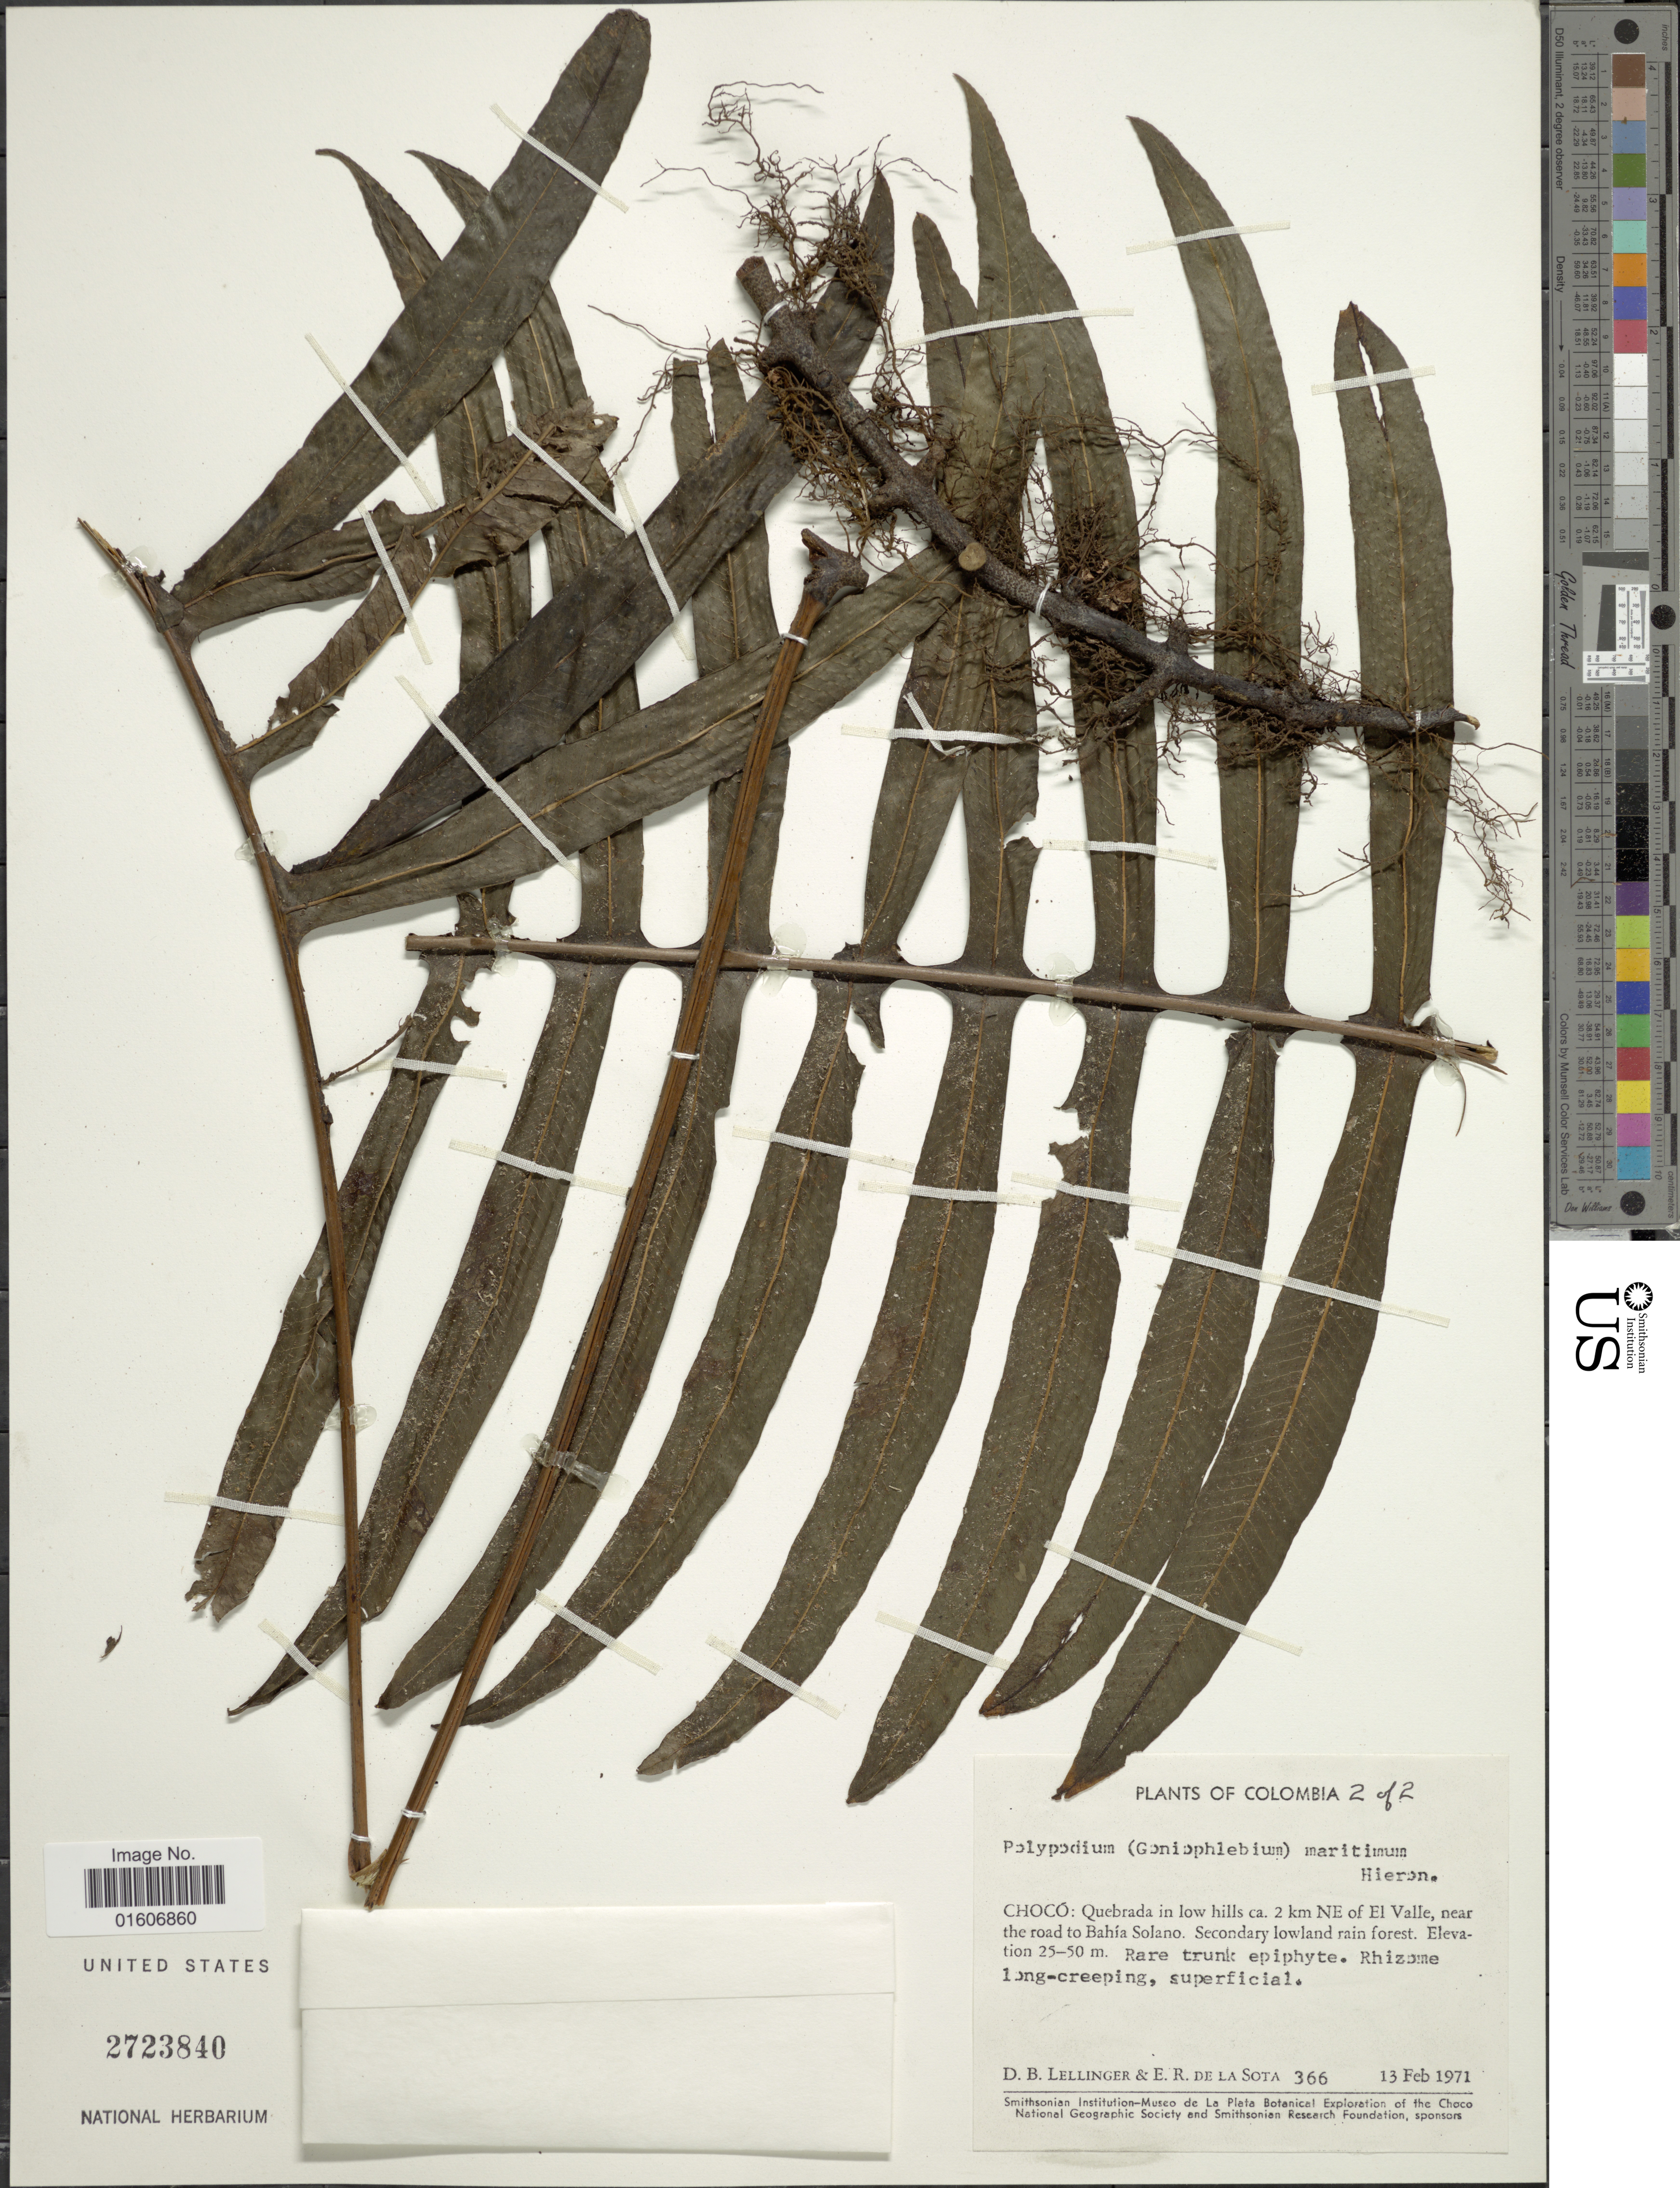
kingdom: Plantae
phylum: Tracheophyta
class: Polypodiopsida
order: Polypodiales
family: Polypodiaceae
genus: Serpocaulon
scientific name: Serpocaulon maritimum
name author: (Hieron.) A.R. Sm.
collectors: D. B. Lellinger & E. R. de la Sota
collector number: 366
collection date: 1971-02-13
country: Colombia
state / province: Chocó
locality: Quebrada in low hills ca. 2 km NE of Valle, near the road to Bahía Solano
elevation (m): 25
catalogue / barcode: US 2723840